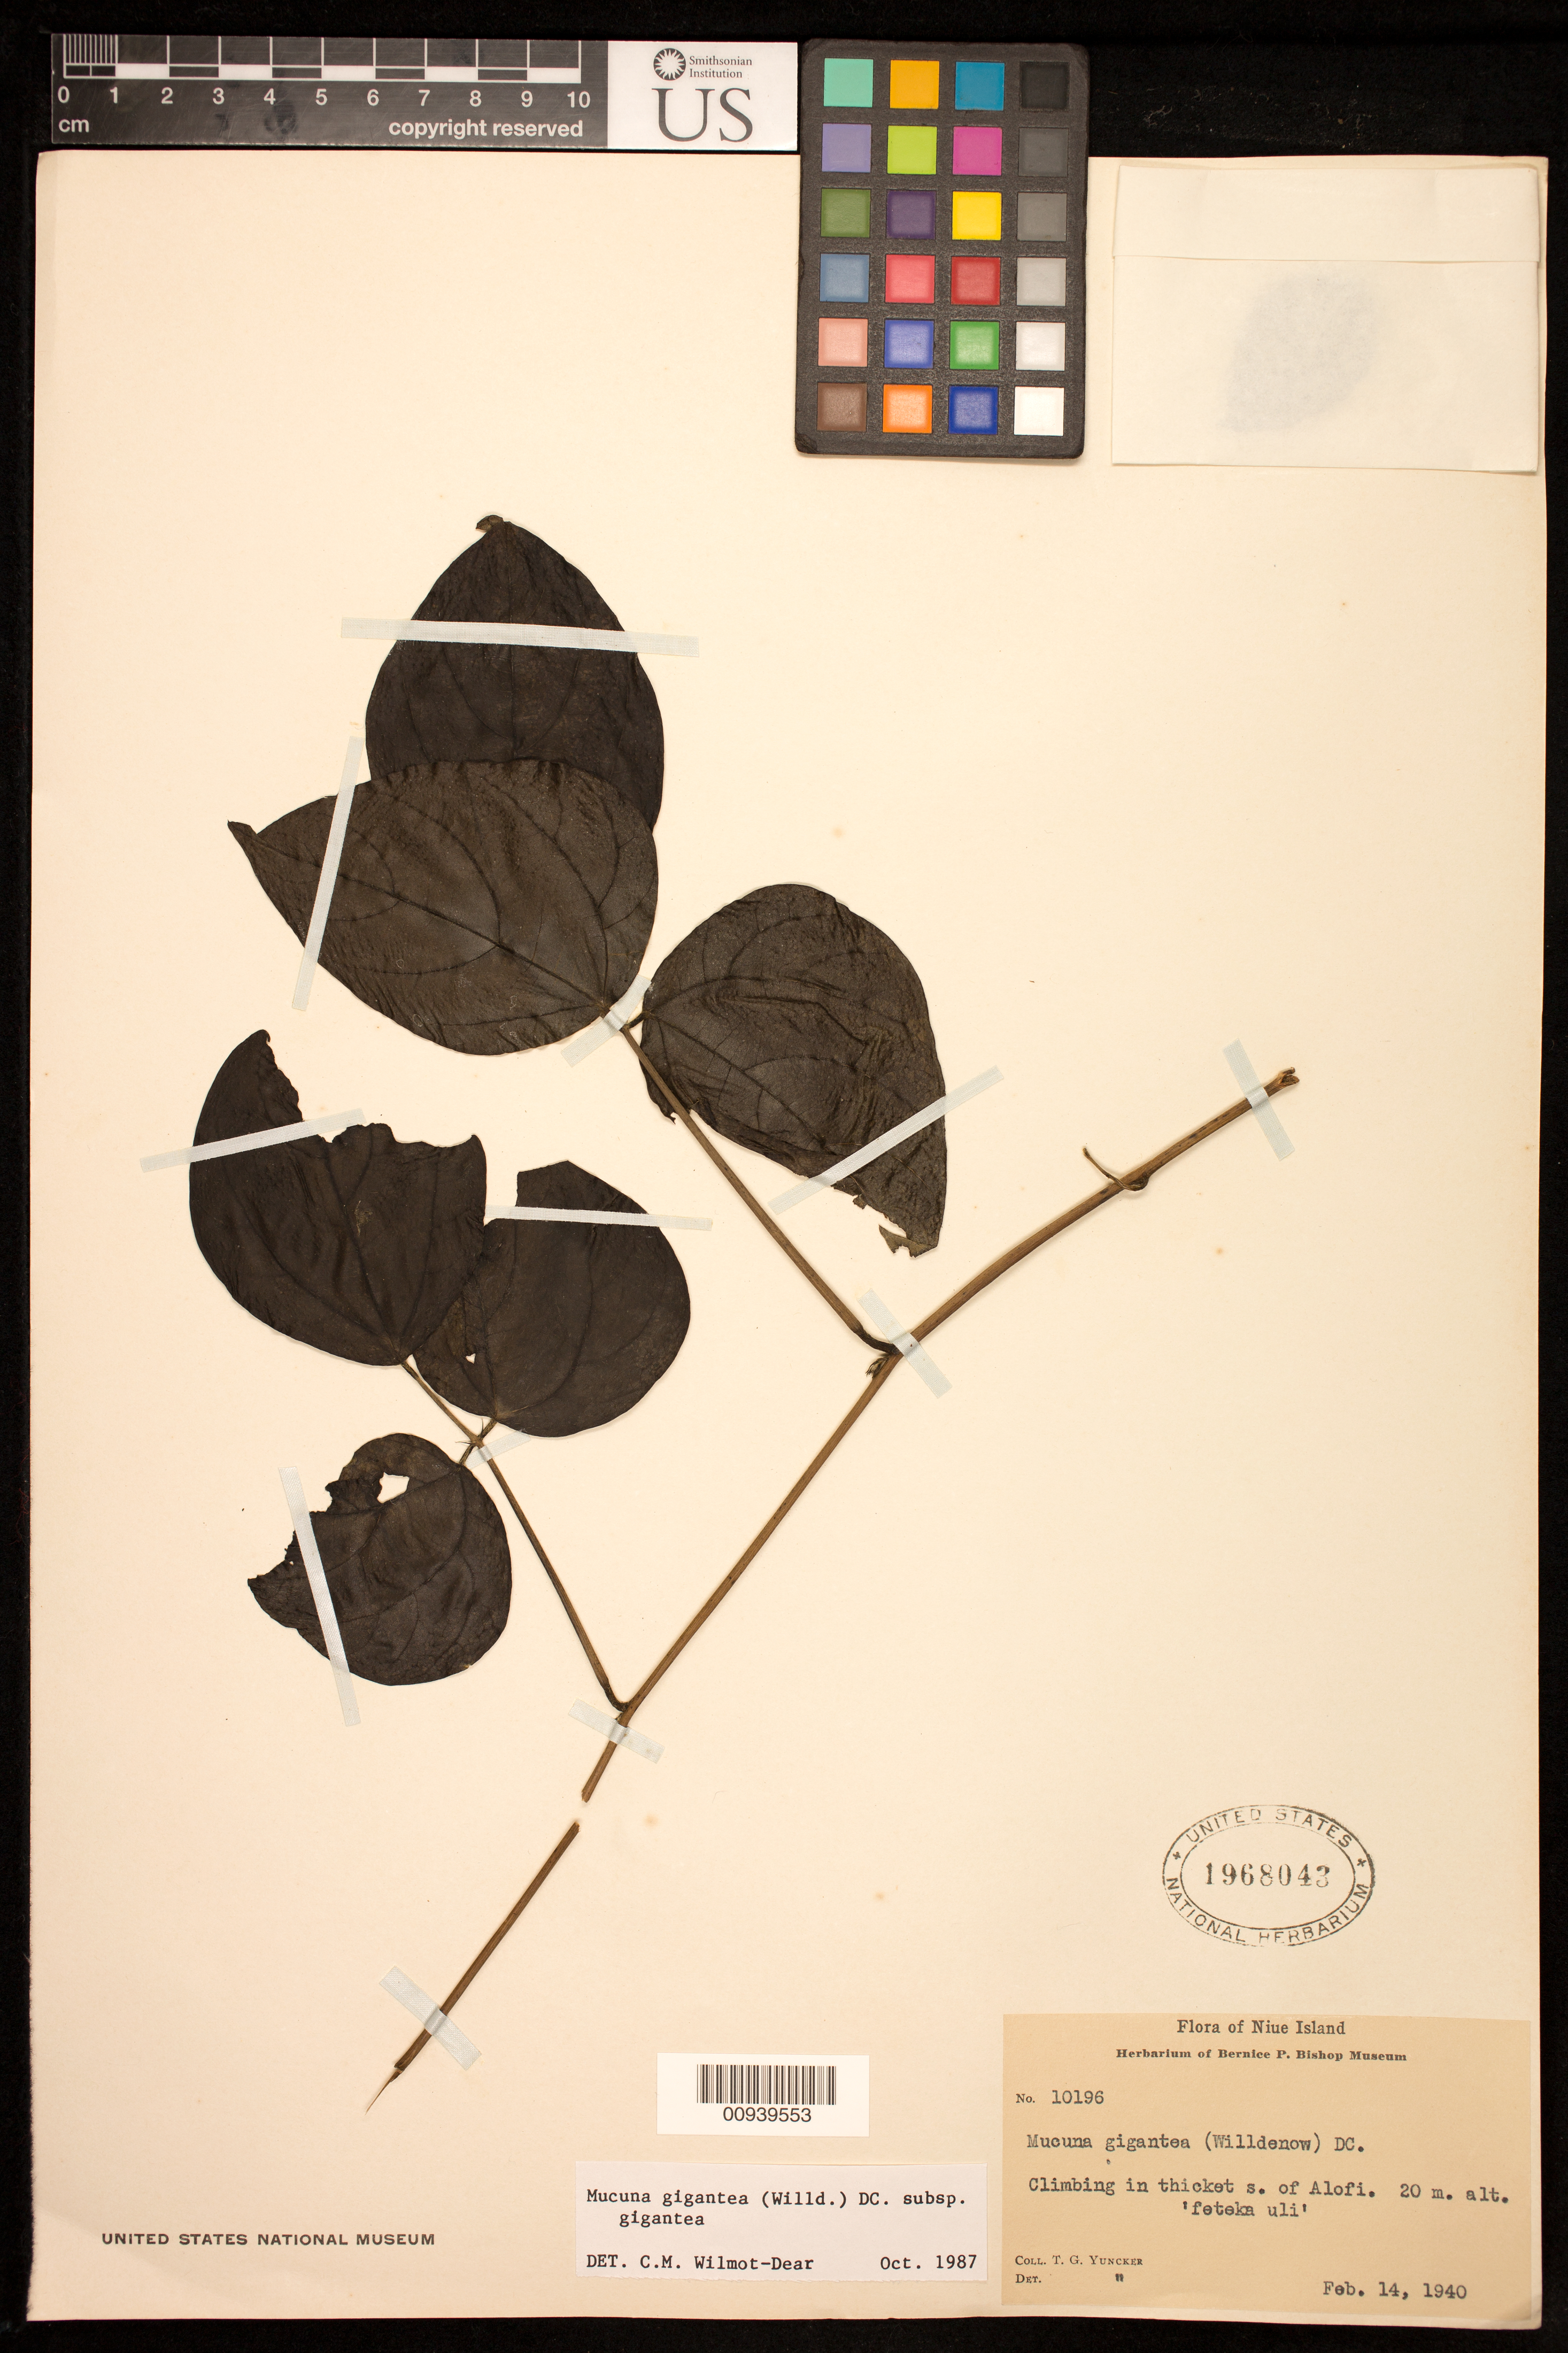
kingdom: Plantae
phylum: Tracheophyta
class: Magnoliopsida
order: Fabales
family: Fabaceae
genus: Mucuna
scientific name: Mucuna gigantea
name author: (Willd.) DC.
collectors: T. G. Yuncker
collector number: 10196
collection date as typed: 14 Feb 1940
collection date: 1940-02-14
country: Niue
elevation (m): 20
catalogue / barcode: US 1968043